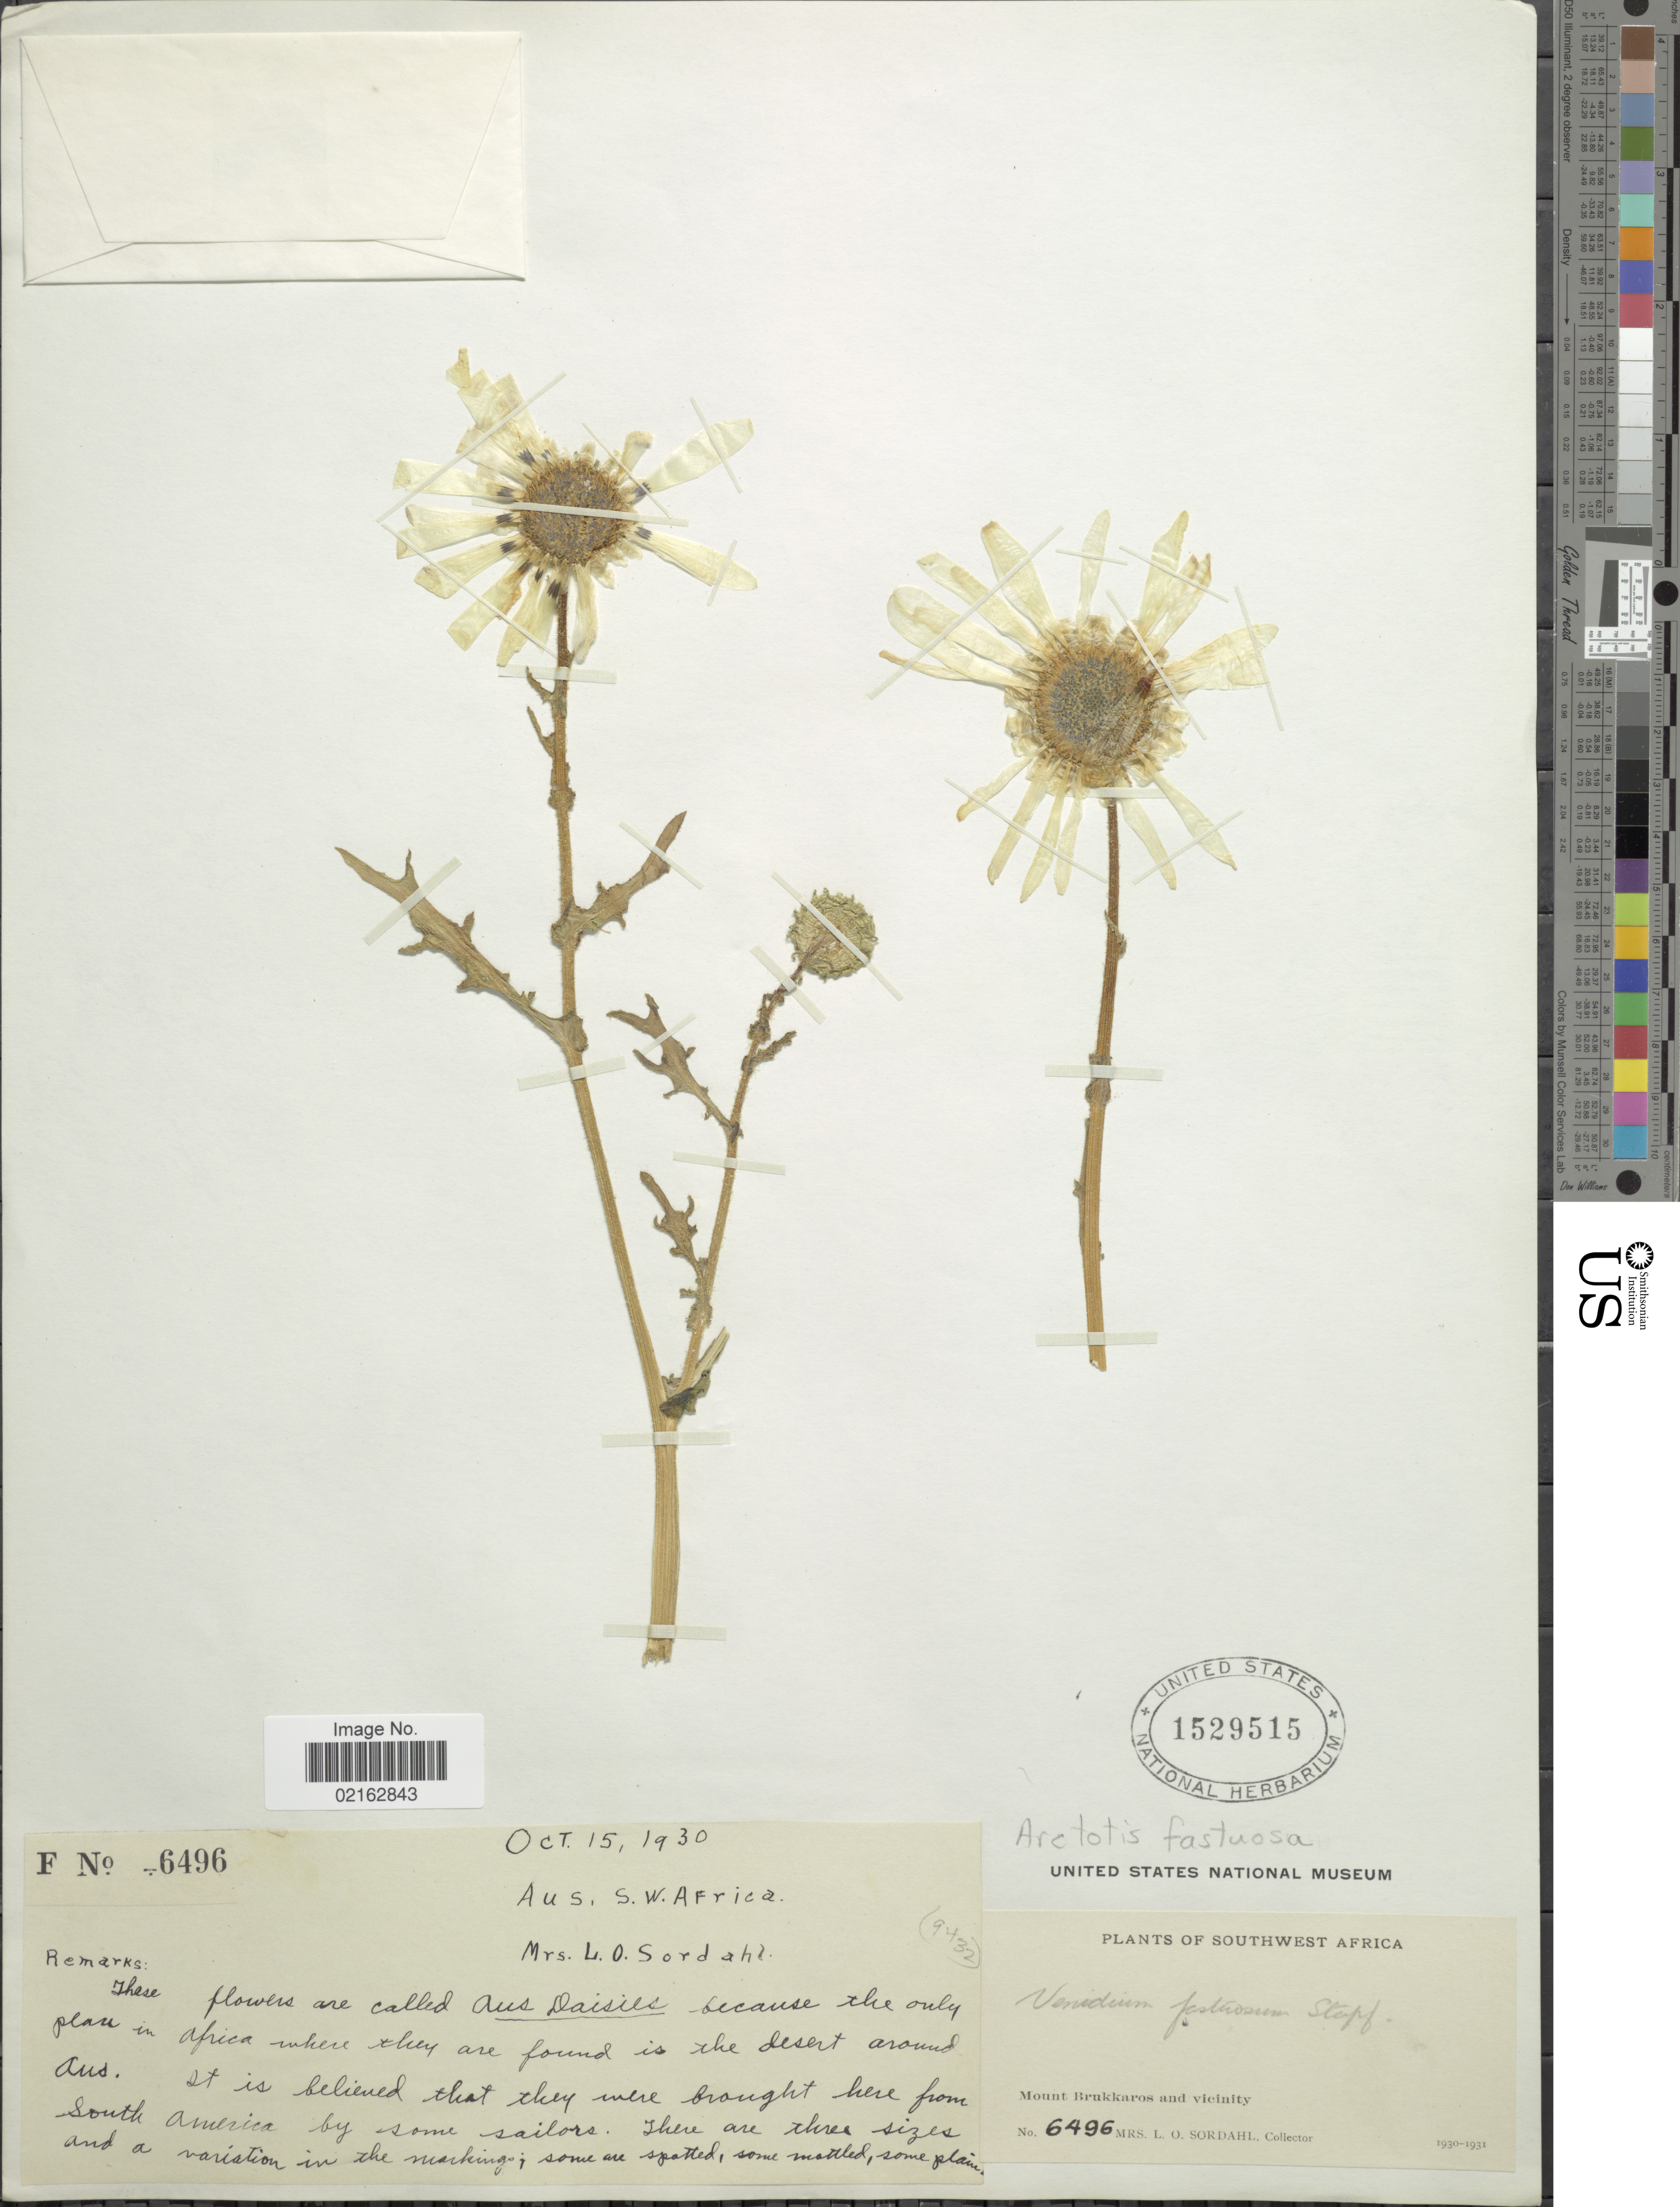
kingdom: Plantae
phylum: Tracheophyta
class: Magnoliopsida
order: Asterales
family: Asteraceae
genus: Arctotis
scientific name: Arctotis fastuosa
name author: Jacq.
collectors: L. Sordahl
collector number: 6496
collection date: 1930-10-15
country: Namibia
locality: Southwest Africa. Mount Brukkaros and vicinity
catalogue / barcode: US 1529515